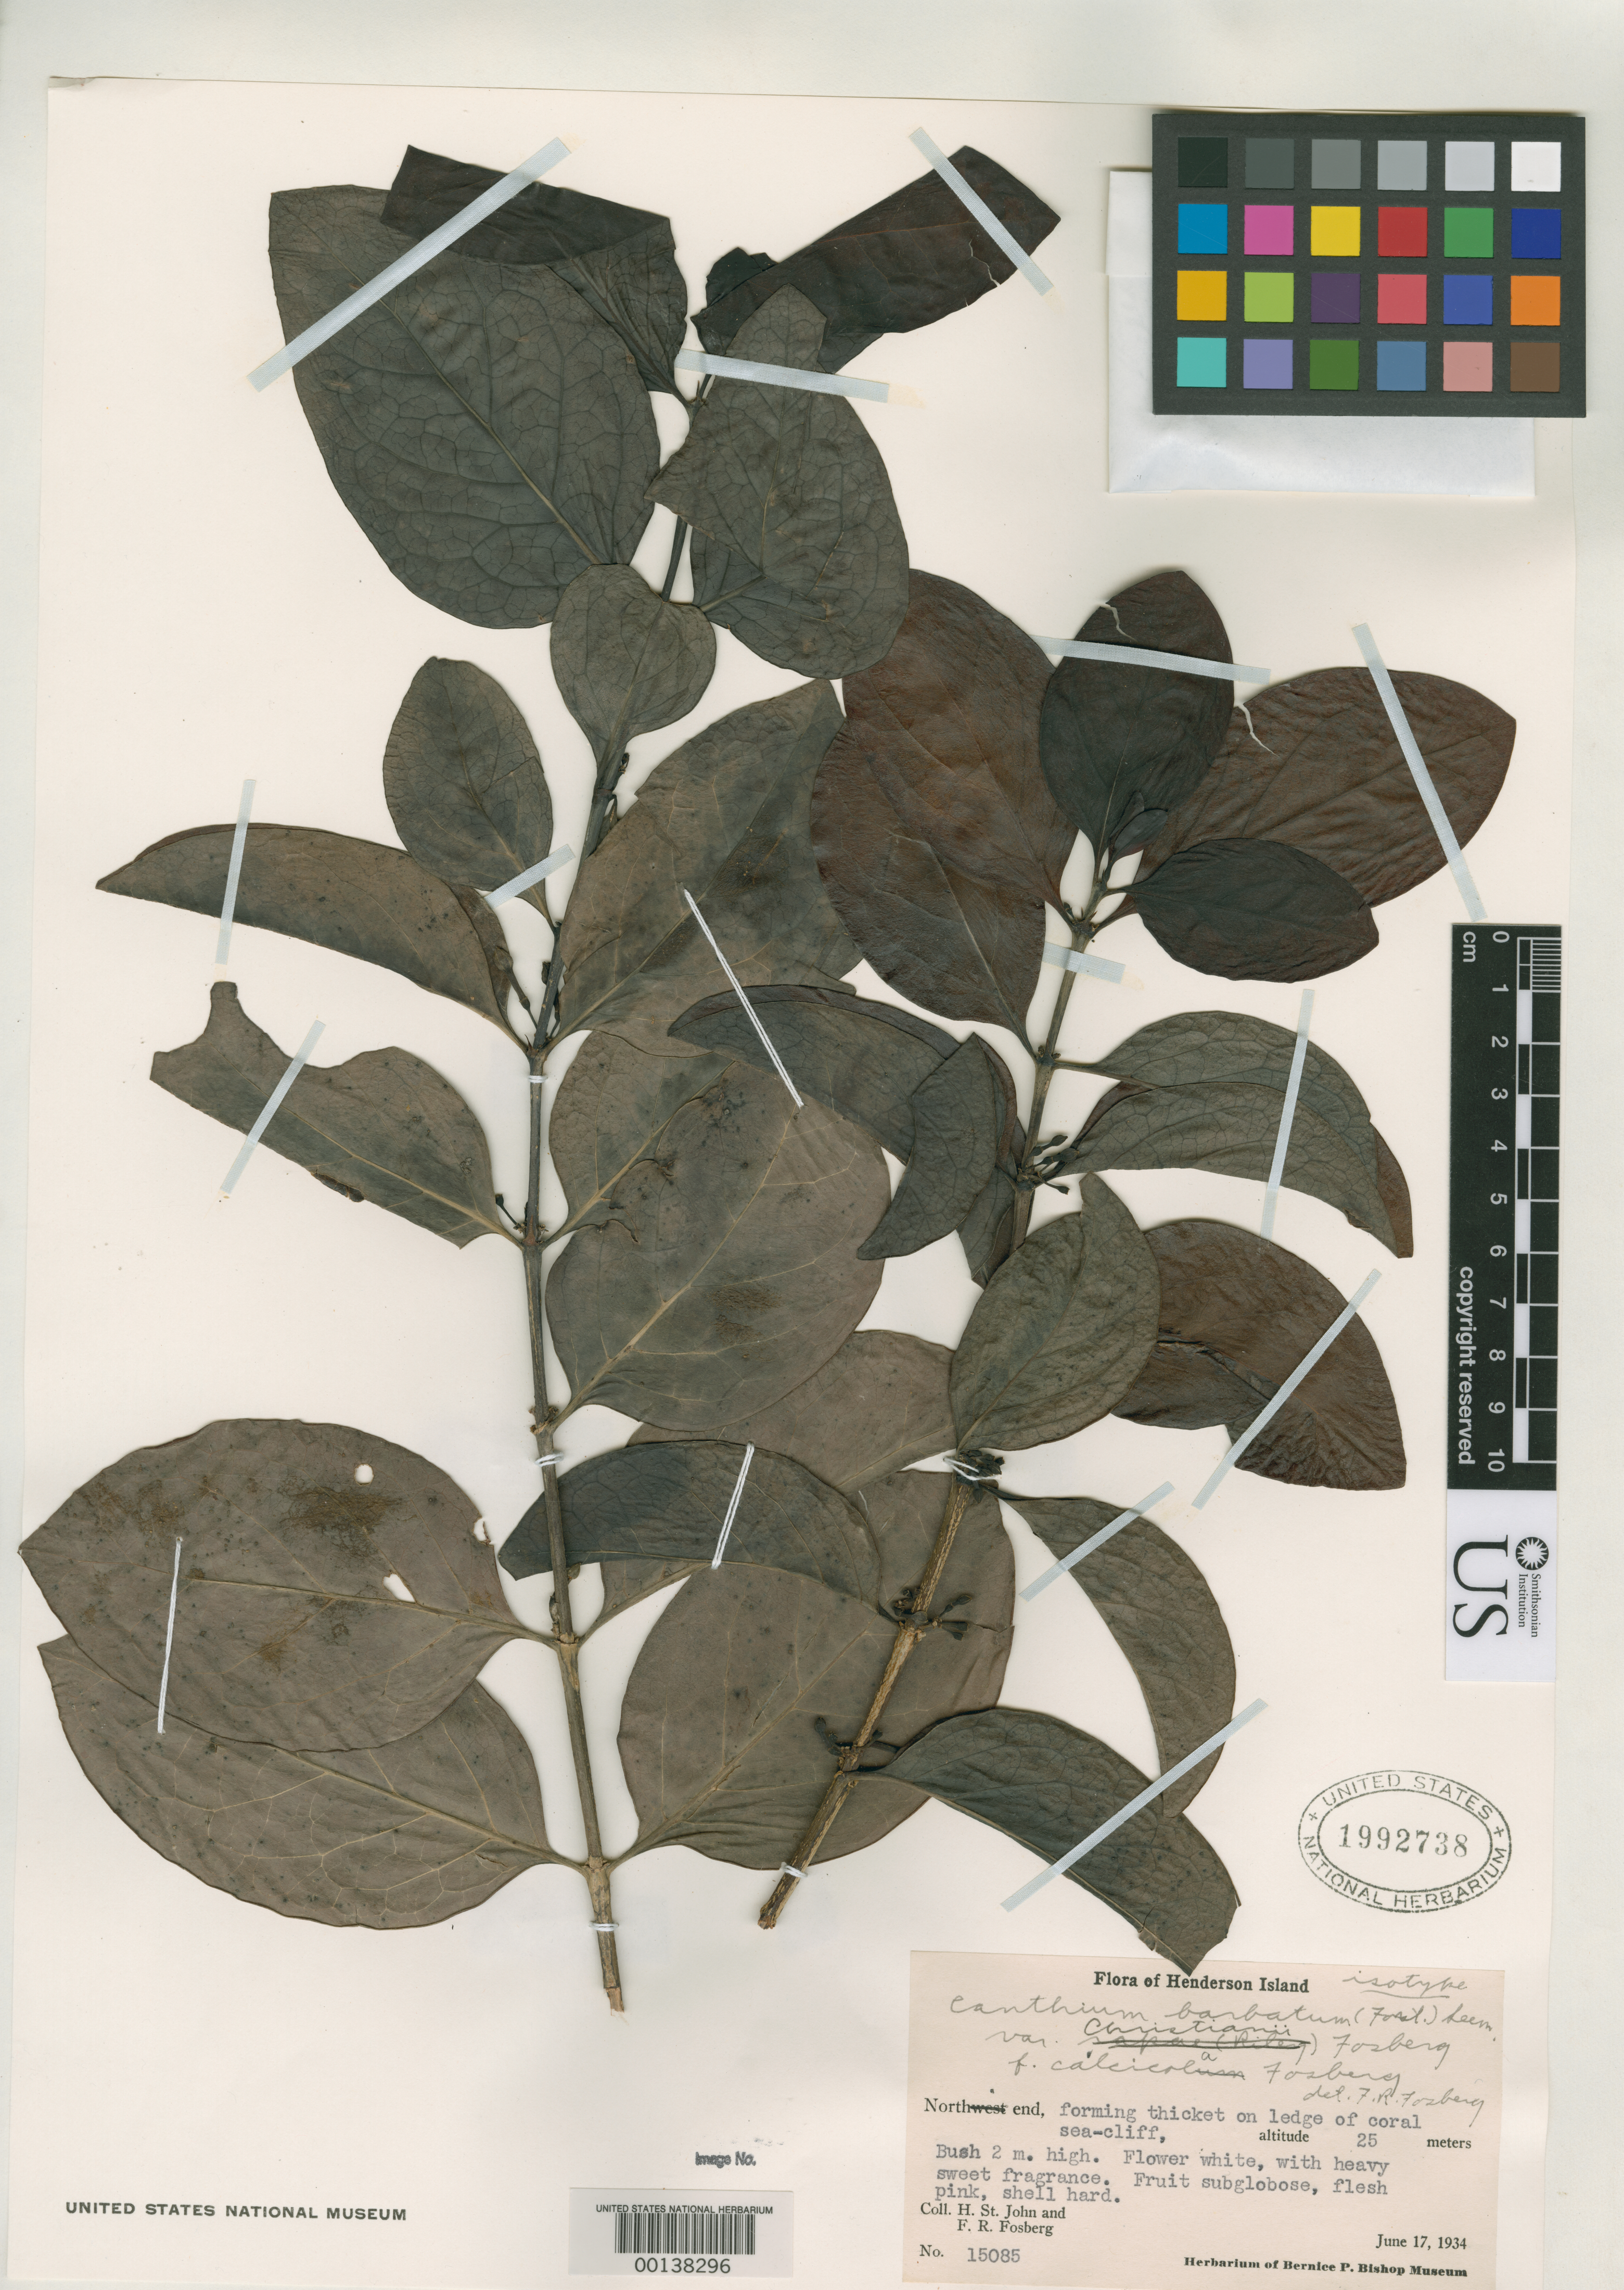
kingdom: Plantae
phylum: Tracheophyta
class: Magnoliopsida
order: Gentianales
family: Rubiaceae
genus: Canthium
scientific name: Canthium barbatum f. calcicola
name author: Fosberg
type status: Isotype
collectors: H. St. John & F. R. Fosberg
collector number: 15085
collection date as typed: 17 Jun 1934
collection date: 1934-06-17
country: Pitcairn Islands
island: Henderson I.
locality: North end.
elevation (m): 25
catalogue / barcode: US 1992738